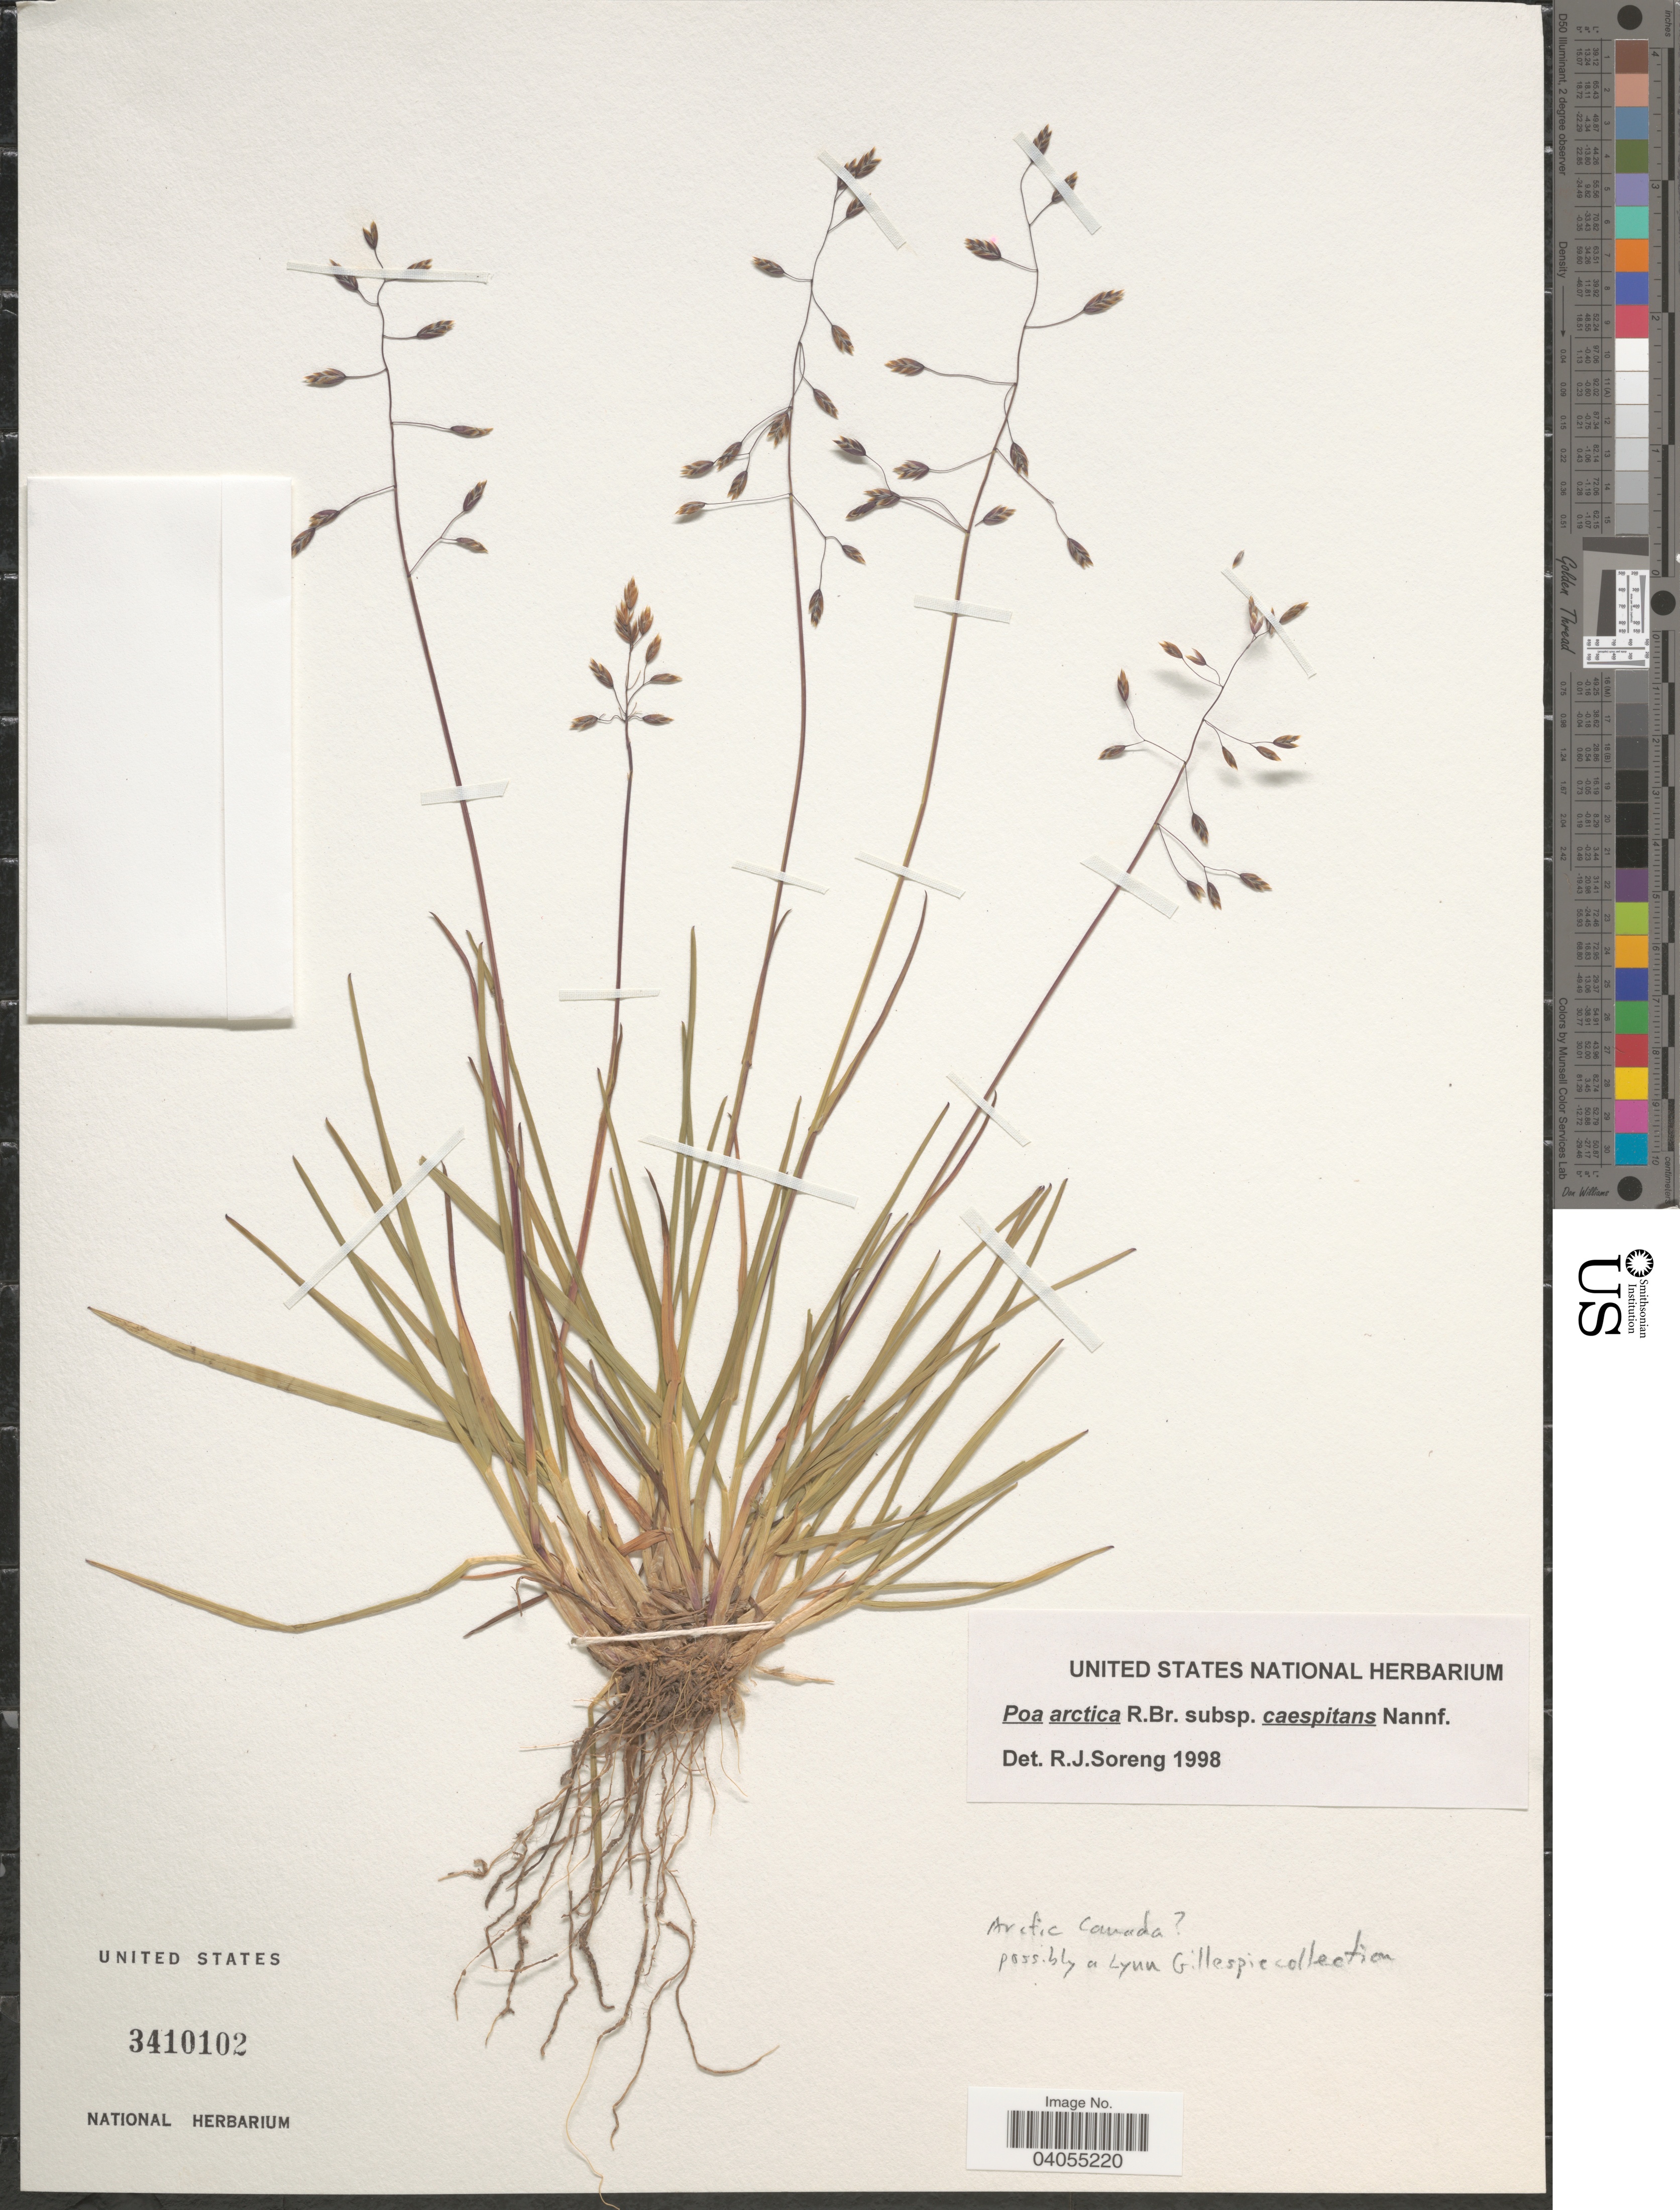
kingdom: Plantae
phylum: Tracheophyta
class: Liliopsida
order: Poales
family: Poaceae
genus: Poa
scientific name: Poa arctica subsp. caespitans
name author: Simmons ex Nannf.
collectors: L. Gillespie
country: Canada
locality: Arctic Canada.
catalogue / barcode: US 3410102